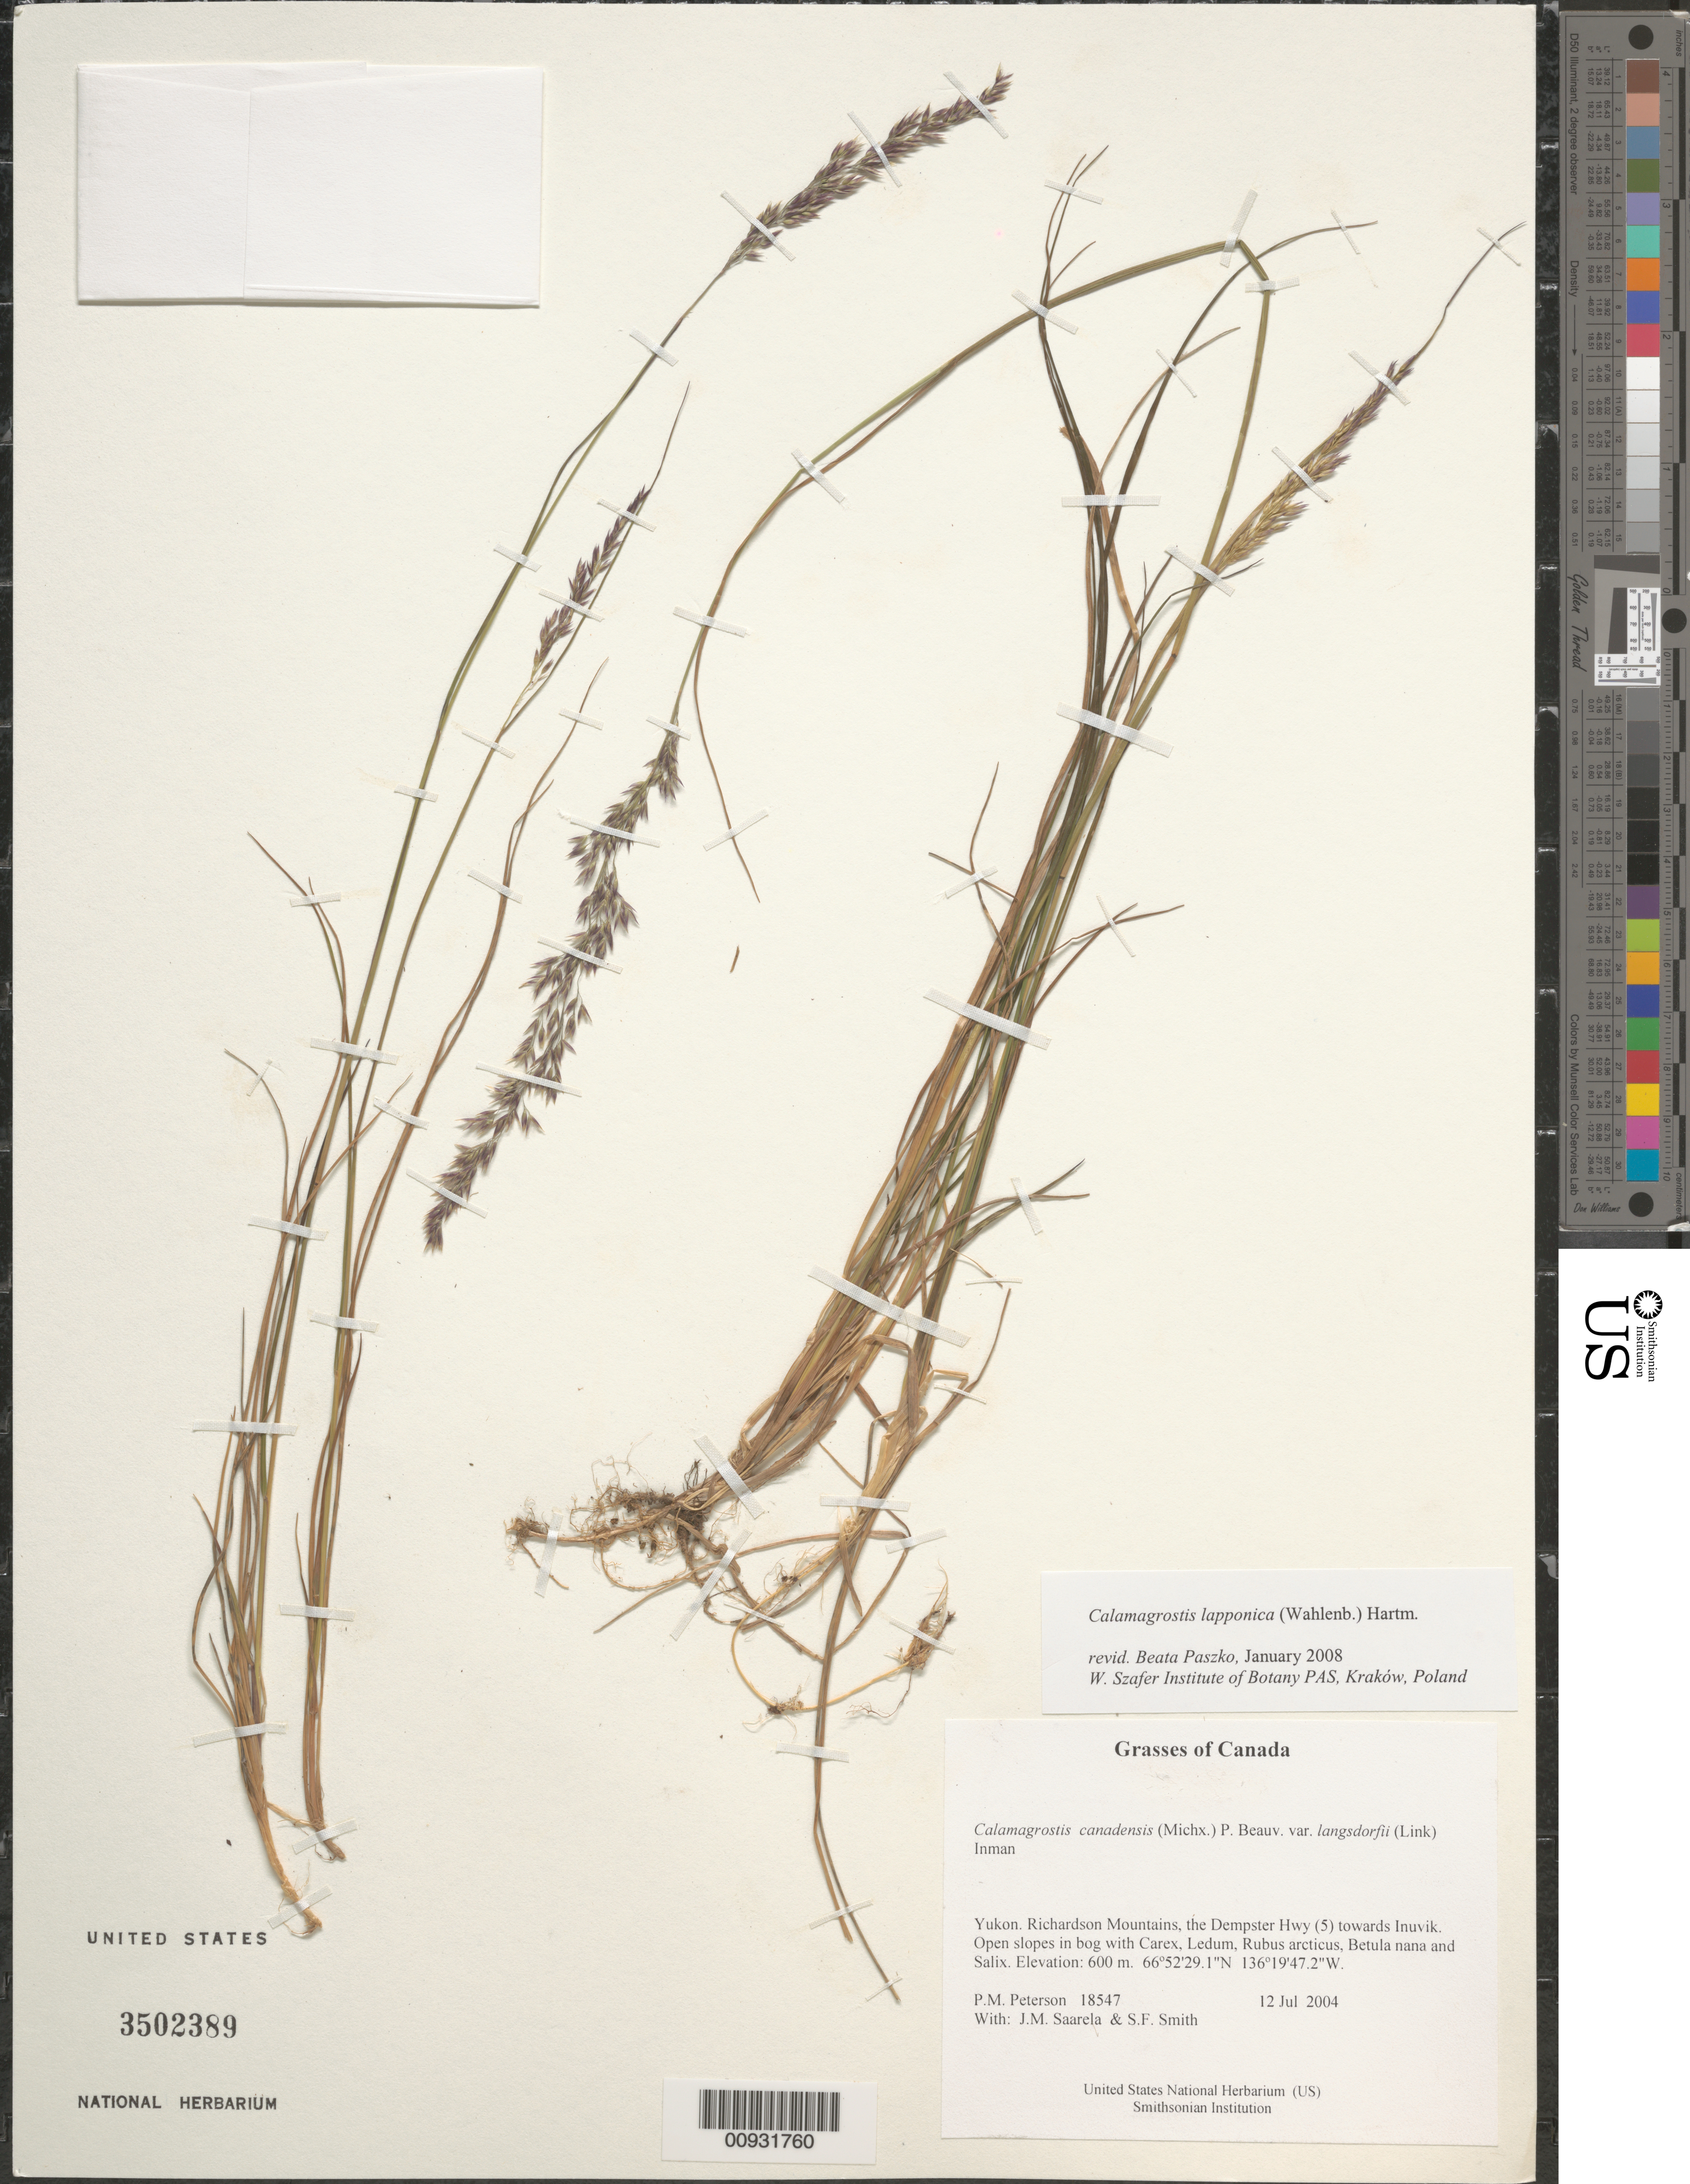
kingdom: Plantae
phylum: Tracheophyta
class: Liliopsida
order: Poales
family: Poaceae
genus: Calamagrostis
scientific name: Calamagrostis canadensis var. langsdorffii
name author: (Link) Inman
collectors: P. M. Peterson, J. Saarela & S.F. Smith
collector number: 18547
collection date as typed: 12 Jul 2004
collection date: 2004-07-12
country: Canada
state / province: Yukon Territory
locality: Richardson Mountains, the Dempster Hwy (5) towards Inuvik. Open slopes in bog with Carex, Ledum, Rubus arcticus, Betula nana and Salix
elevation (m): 600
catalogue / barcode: US 3502389